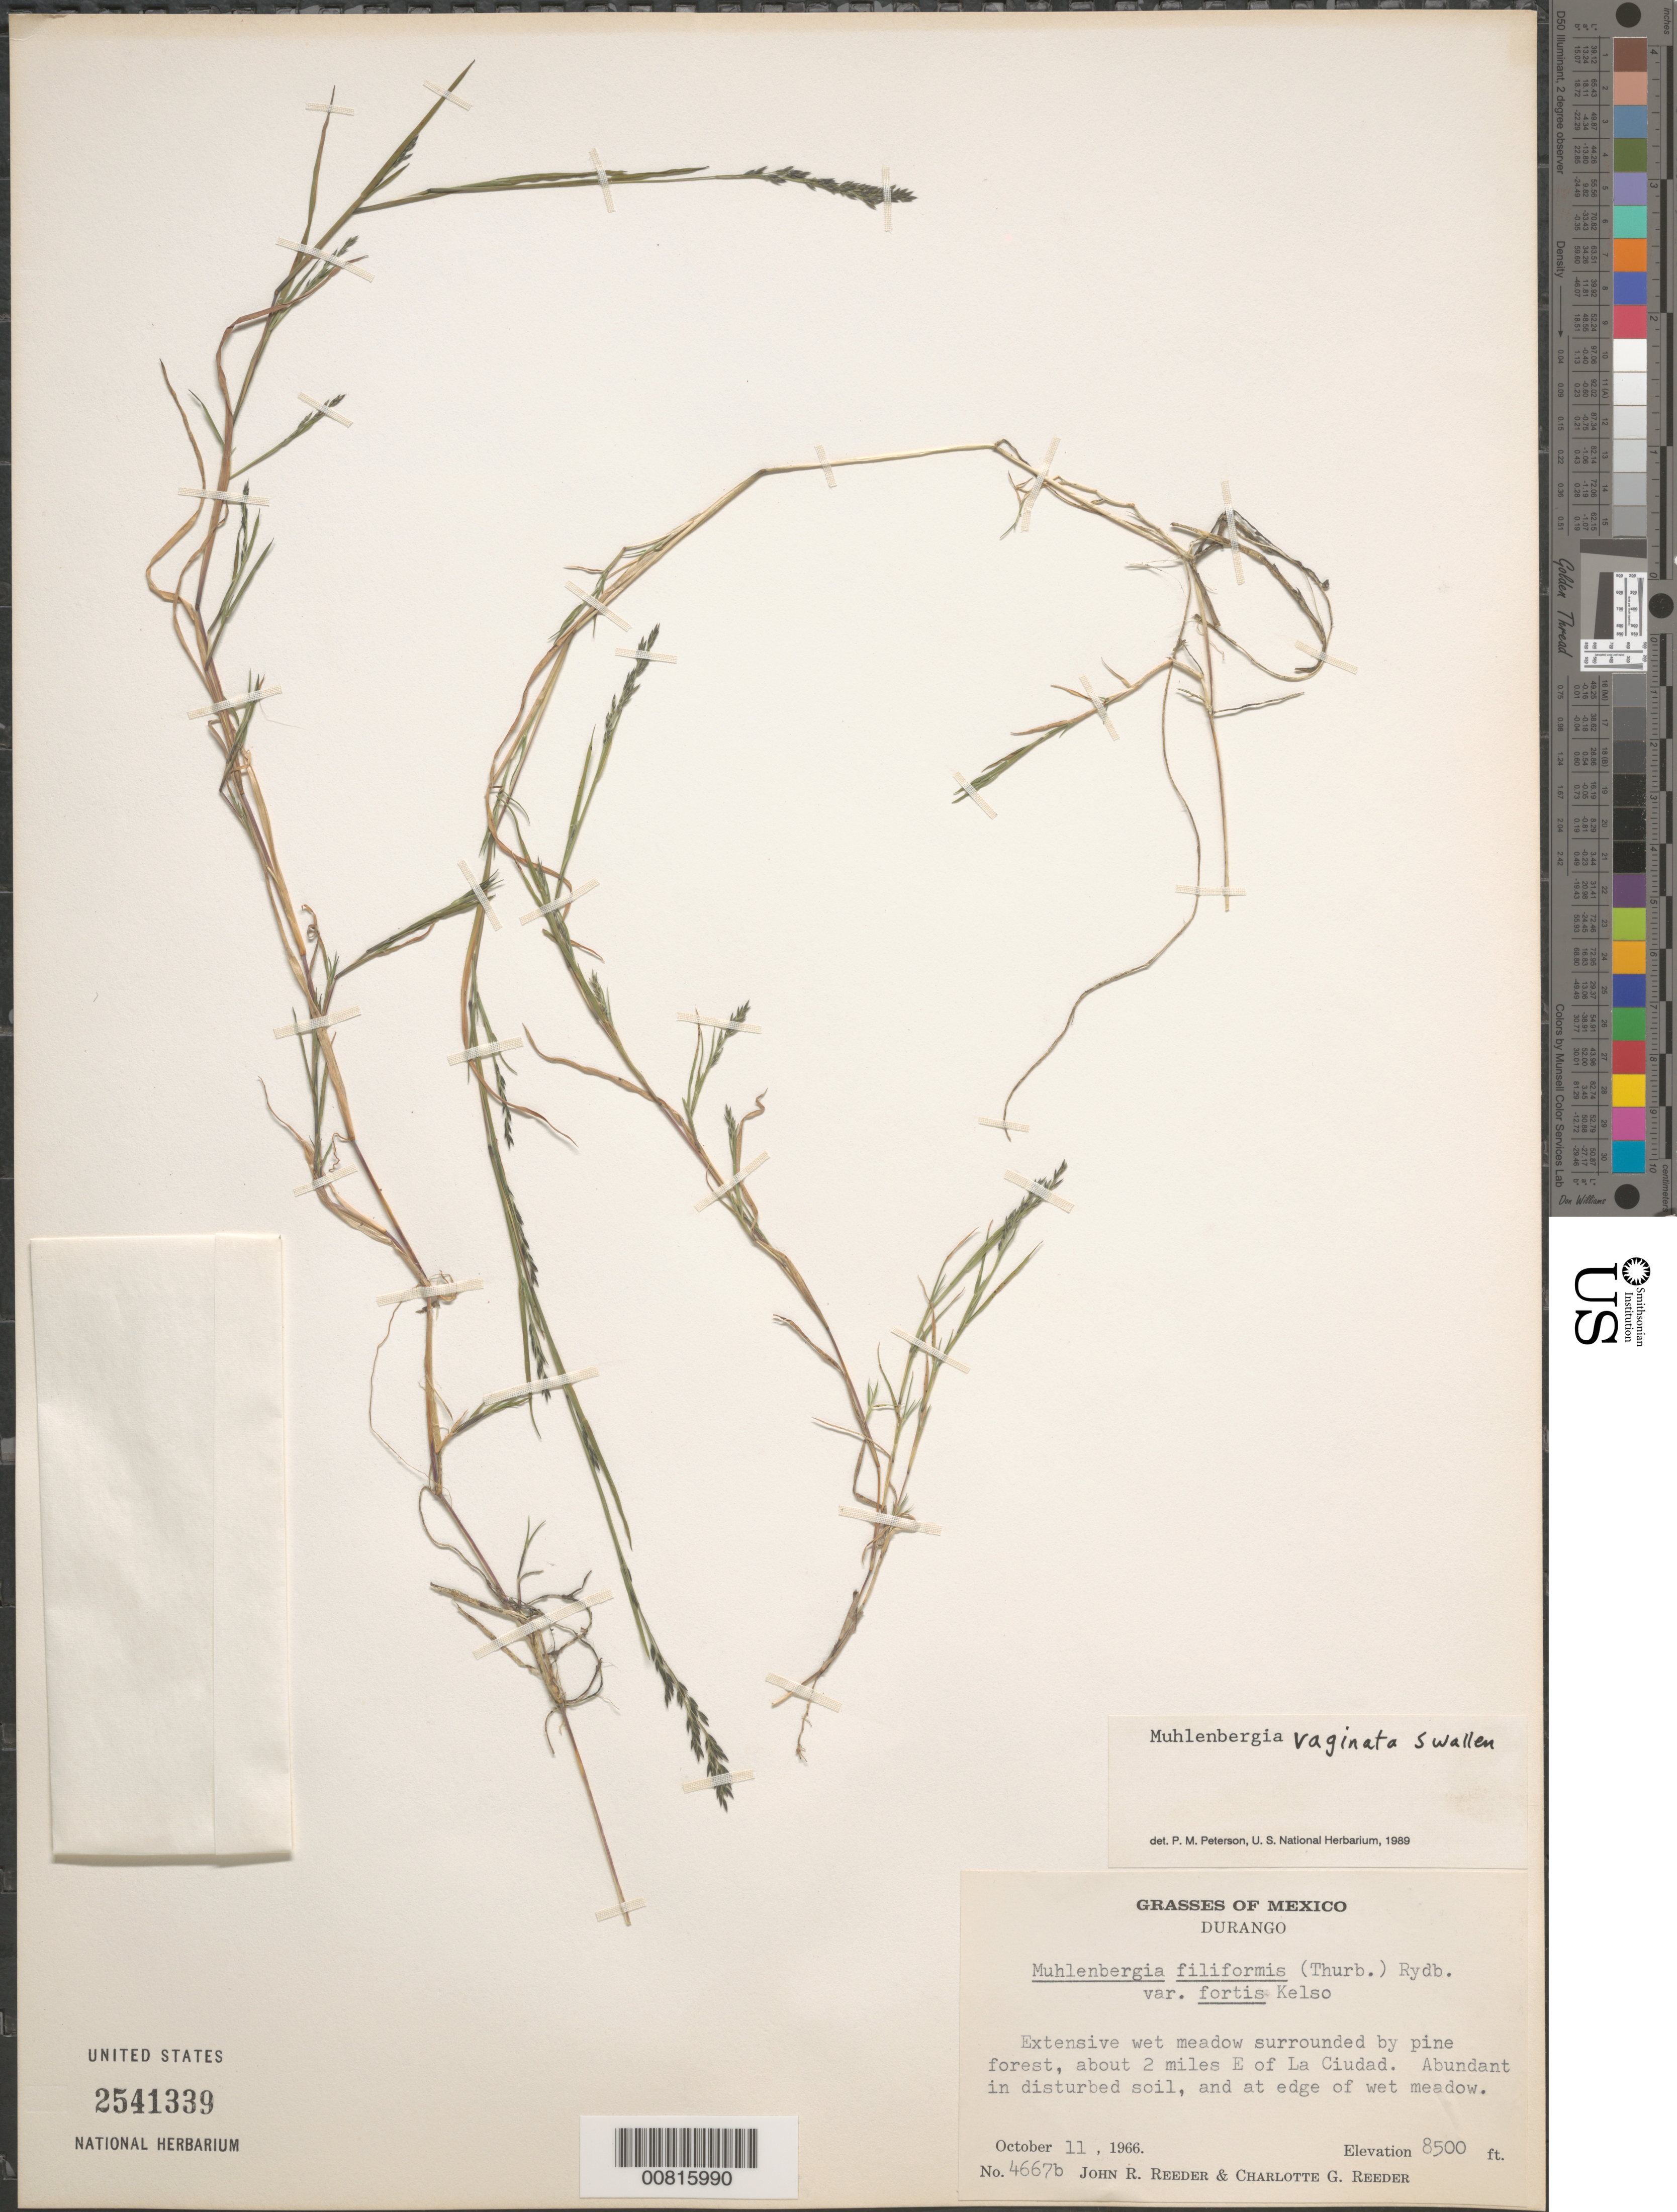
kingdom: Plantae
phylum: Tracheophyta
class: Liliopsida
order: Poales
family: Poaceae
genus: Muhlenbergia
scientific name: Muhlenbergia vaginata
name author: Swallen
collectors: C. G. Reeder & J. R. Reeder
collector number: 4667b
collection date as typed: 11 Oct 1966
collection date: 1966-10-11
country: Mexico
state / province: Durango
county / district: Pueblo Nuevo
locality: Ca 10 mi E of La Ciudad, mpio. Pueblo Nuevo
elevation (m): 2800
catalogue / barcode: US 2541339